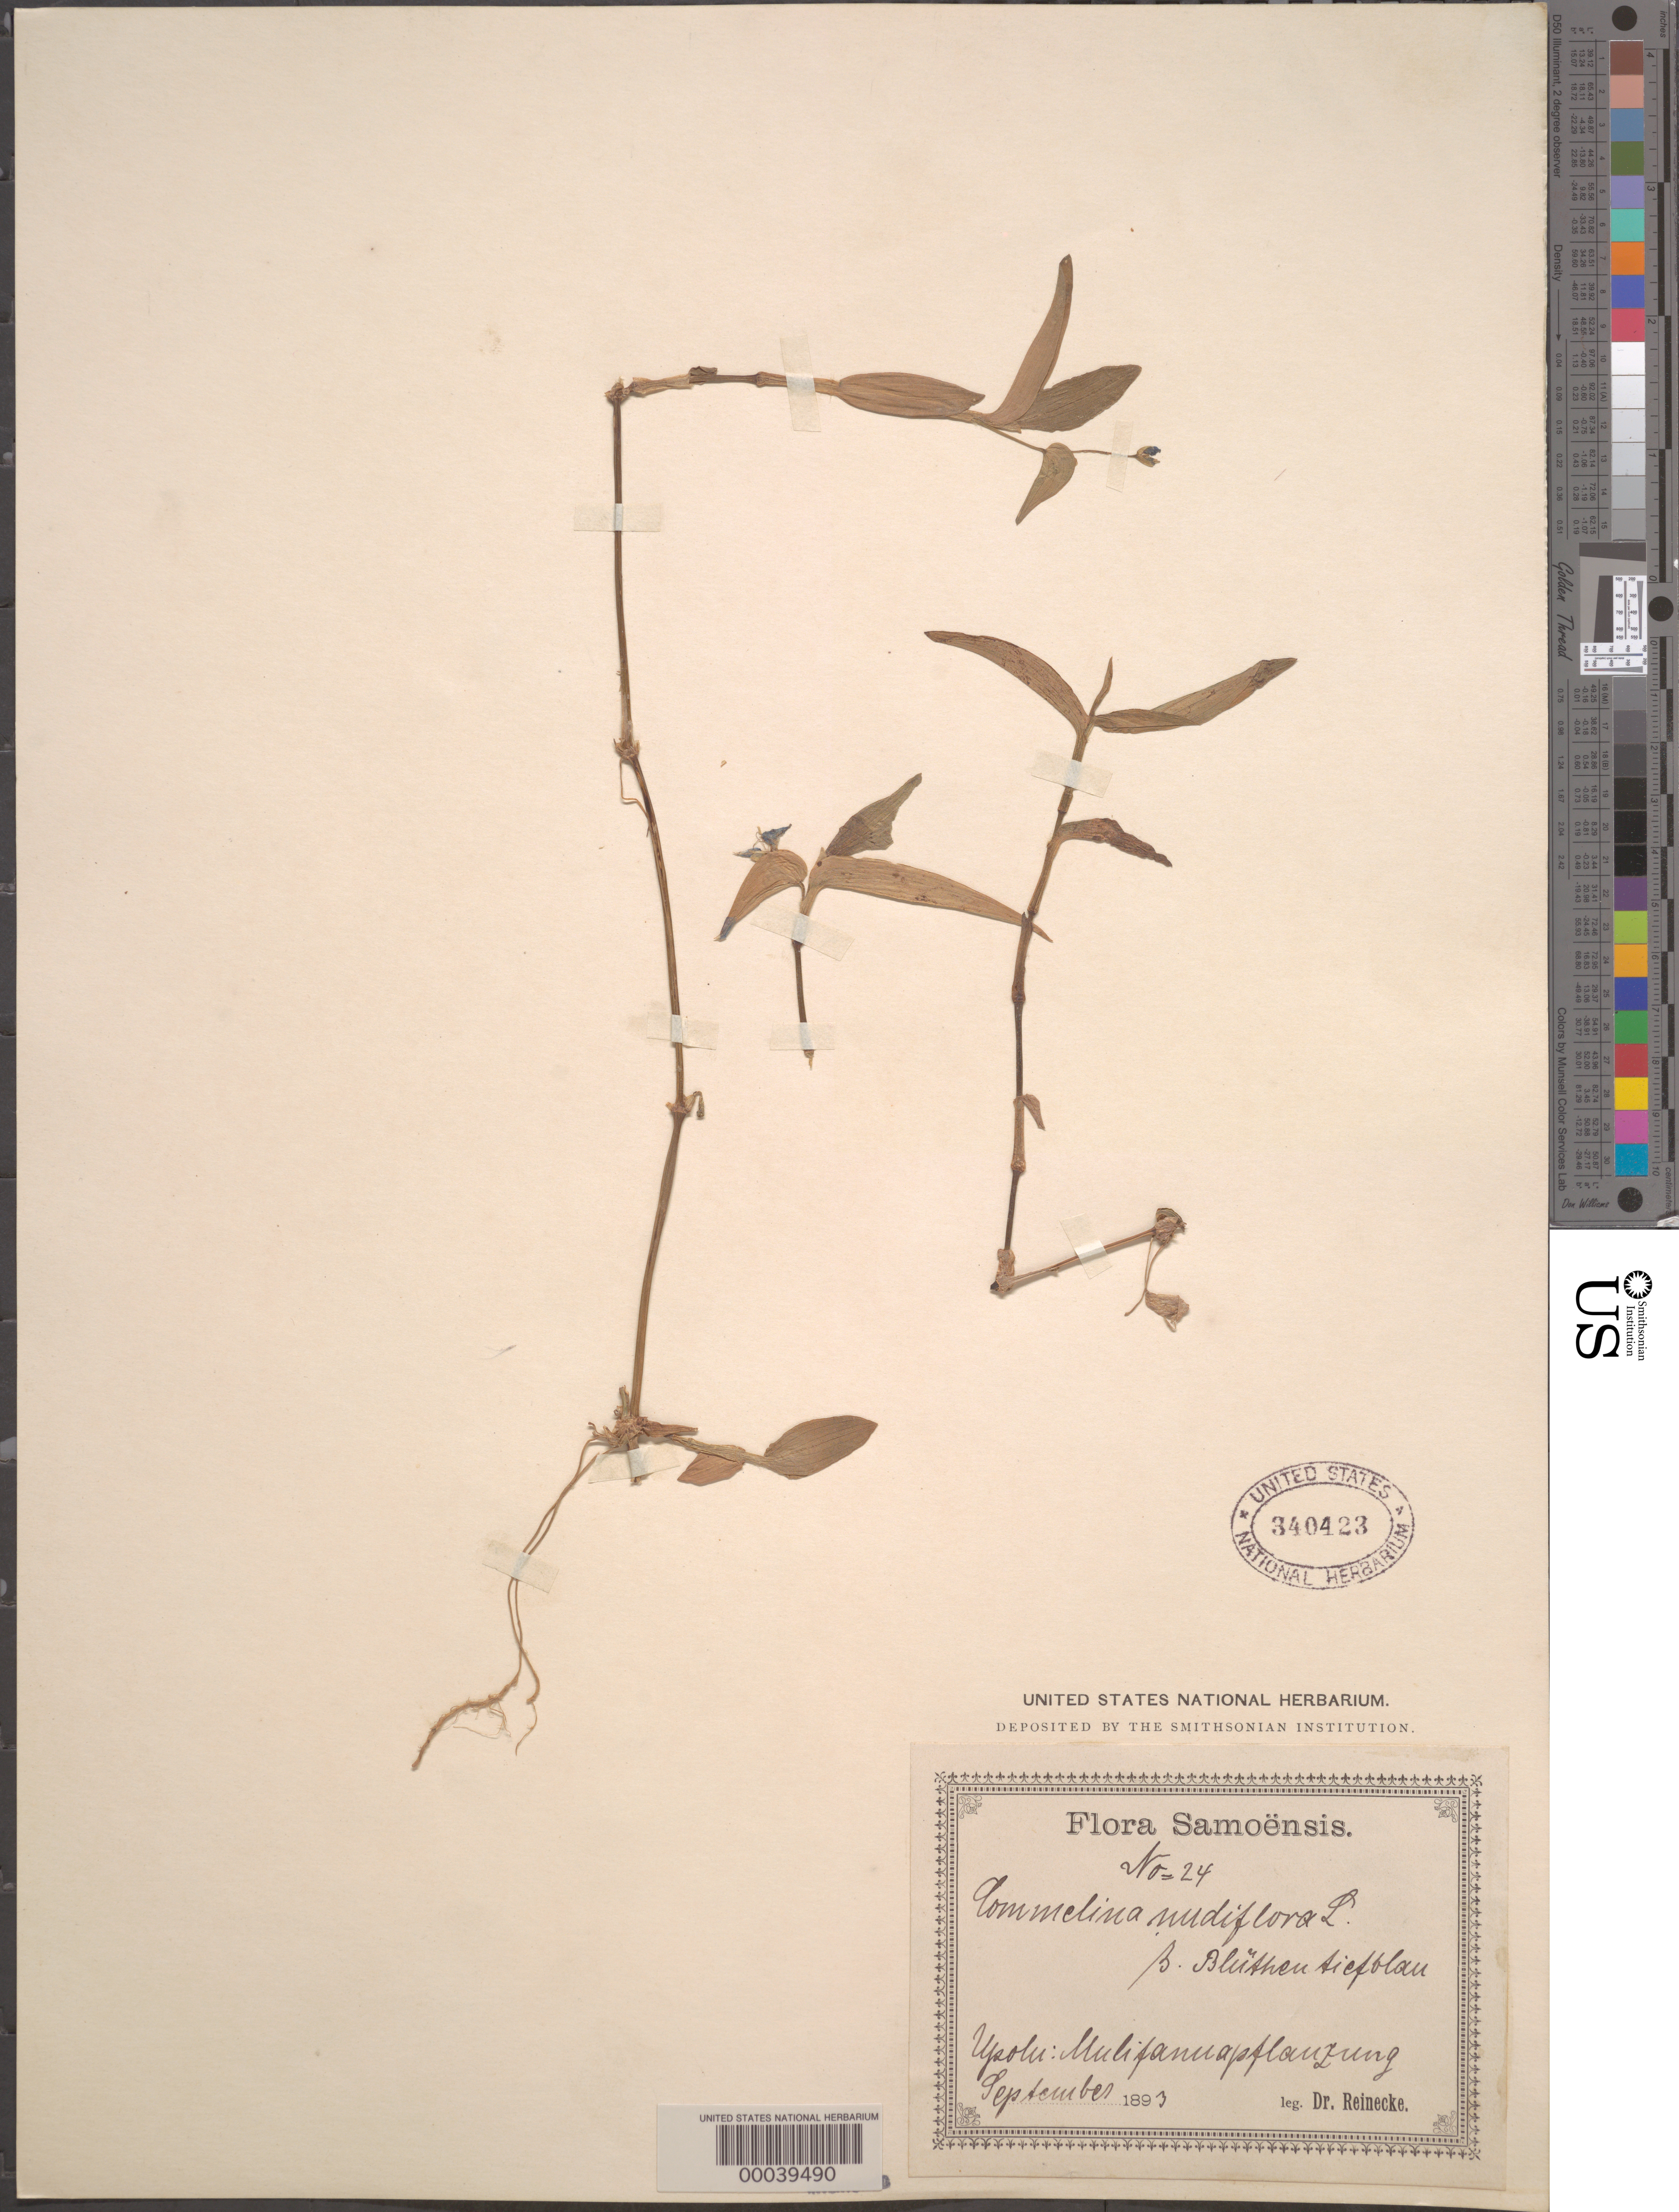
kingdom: Plantae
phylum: Tracheophyta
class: Liliopsida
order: Commelinales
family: Commelinaceae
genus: Commelina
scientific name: Commelina diffusa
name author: Burm. f.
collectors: F. Reinecke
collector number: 24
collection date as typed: Sep 1893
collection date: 1893-09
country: Samoa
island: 'Upolu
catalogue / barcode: US 340423